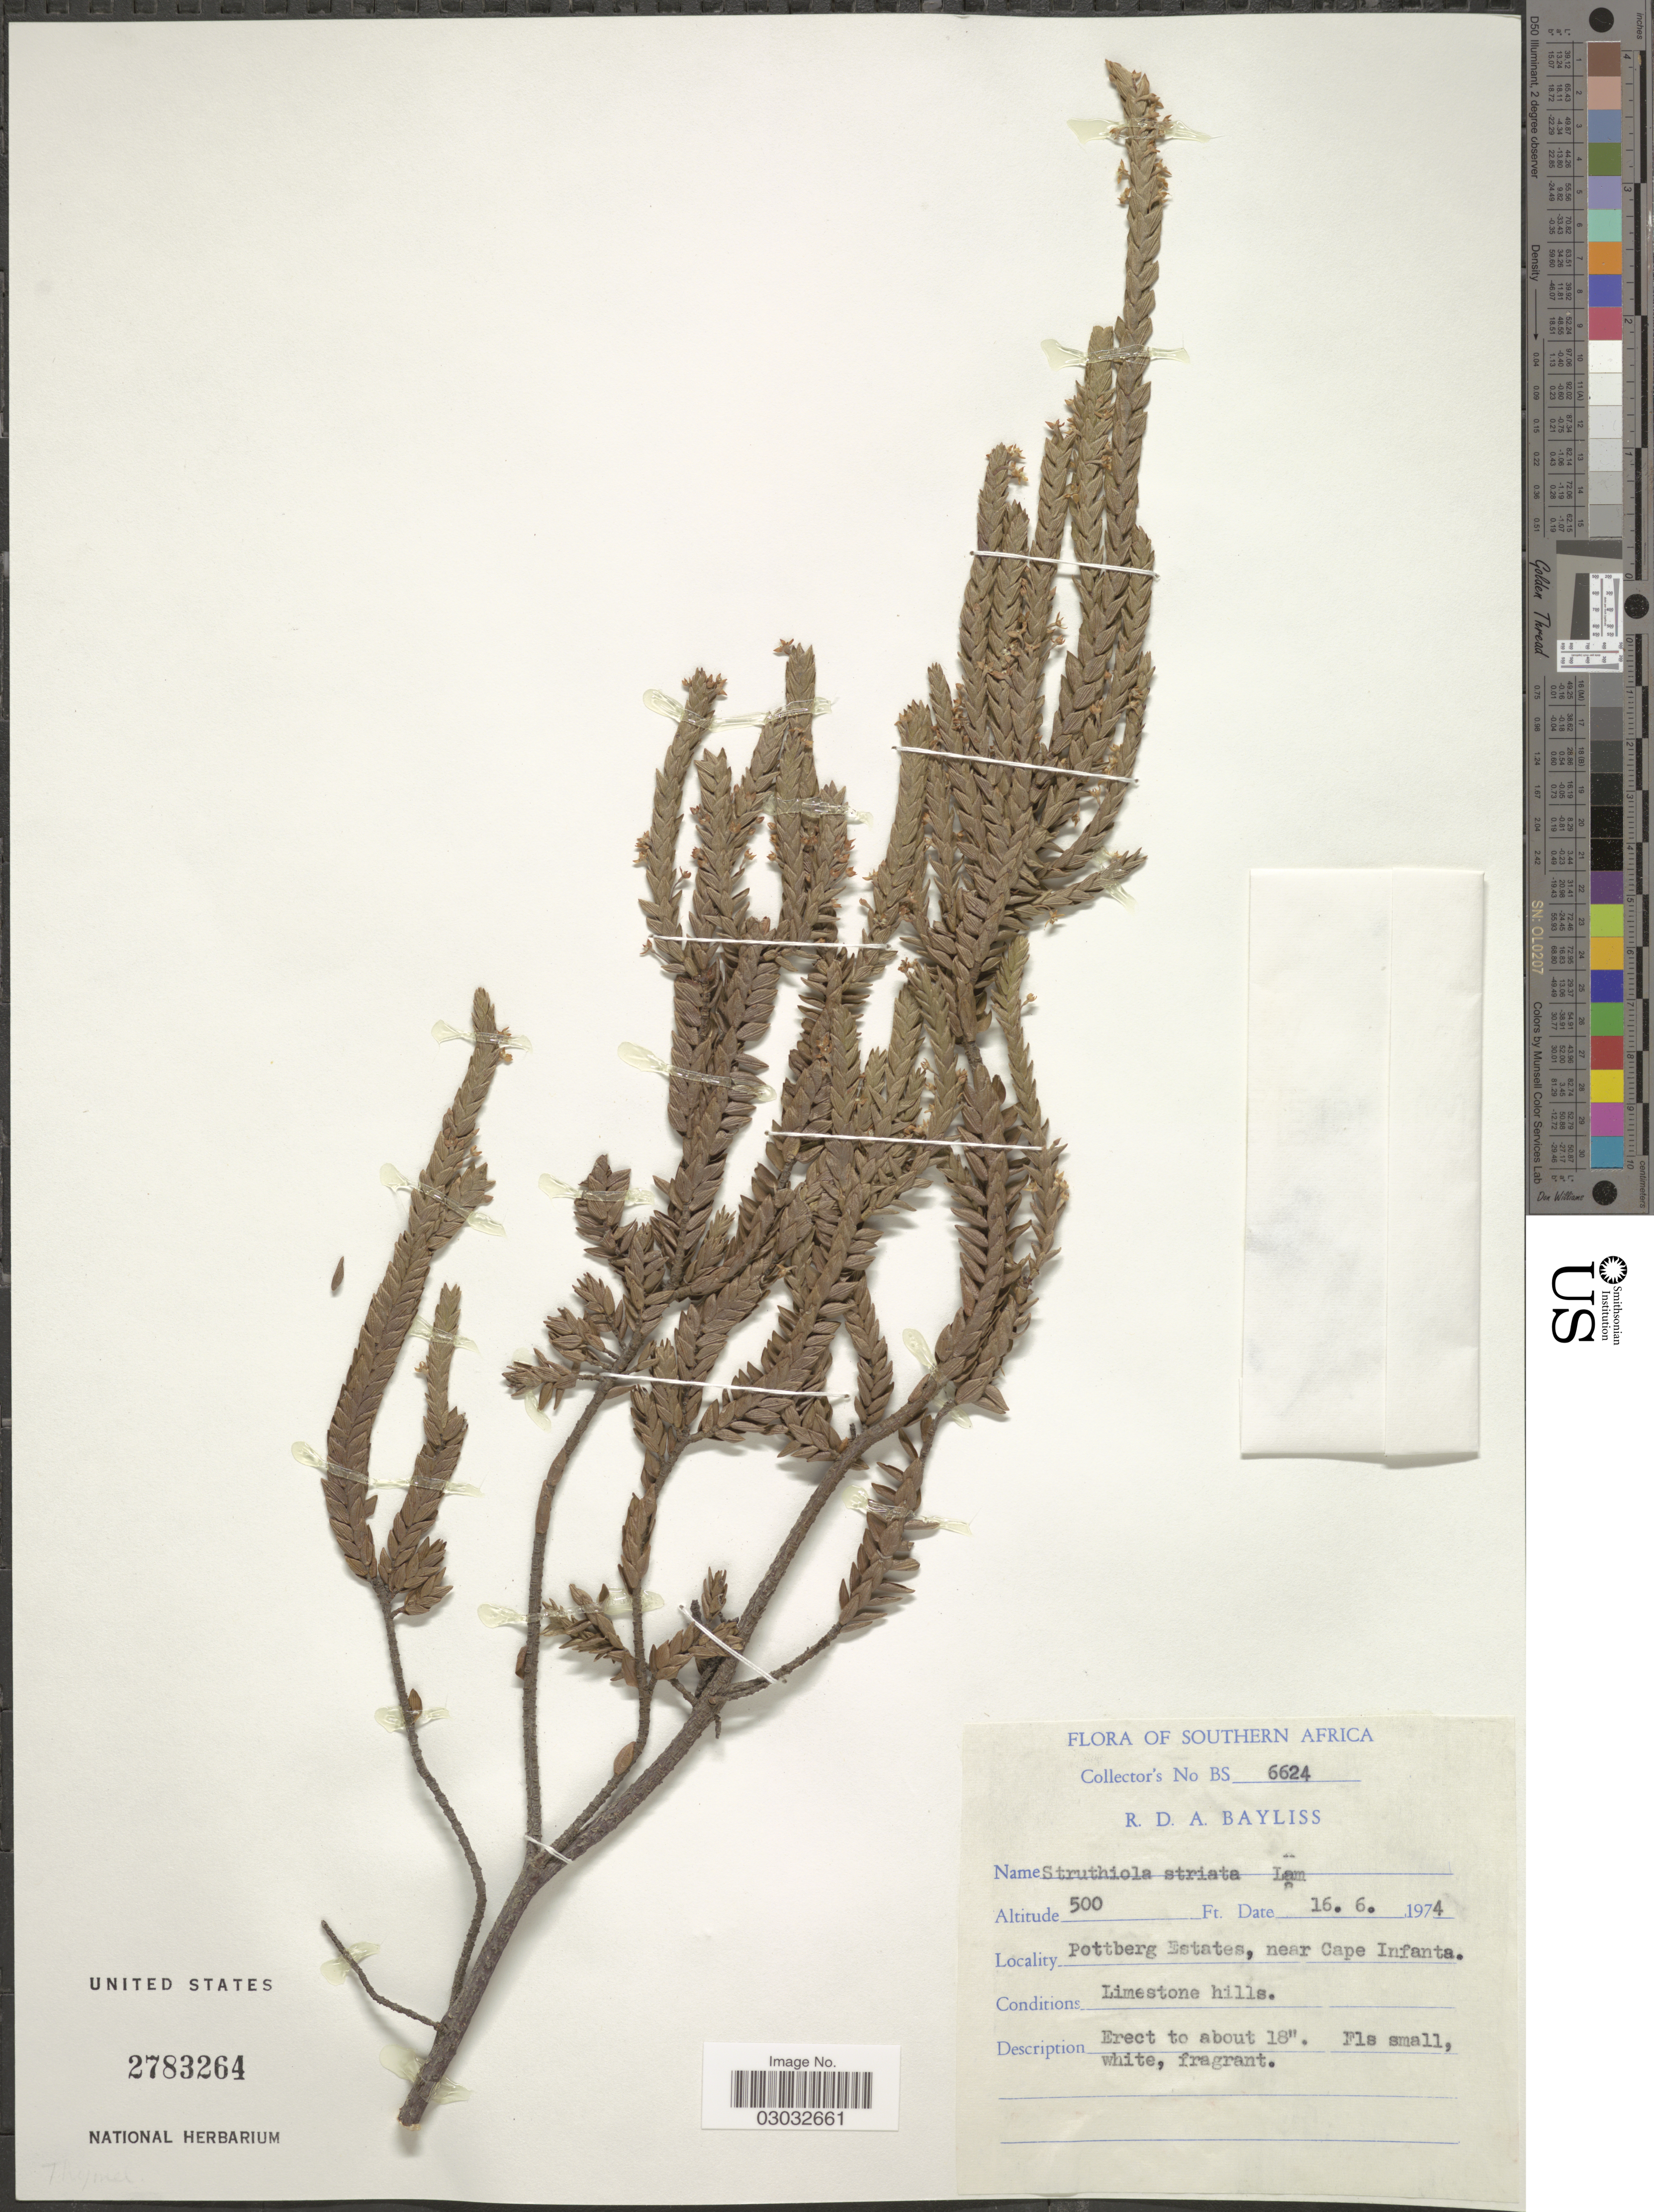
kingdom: Plantae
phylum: Tracheophyta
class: Magnoliopsida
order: Malvales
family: Thymelaeaceae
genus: Struthiola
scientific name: Struthiola striata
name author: Lam.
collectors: R. Bayliss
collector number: BS6624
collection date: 1974-06-16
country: South Africa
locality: Southern Africa. Pottberg Estates, near Cape Infants.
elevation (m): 152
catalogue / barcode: US 2783264